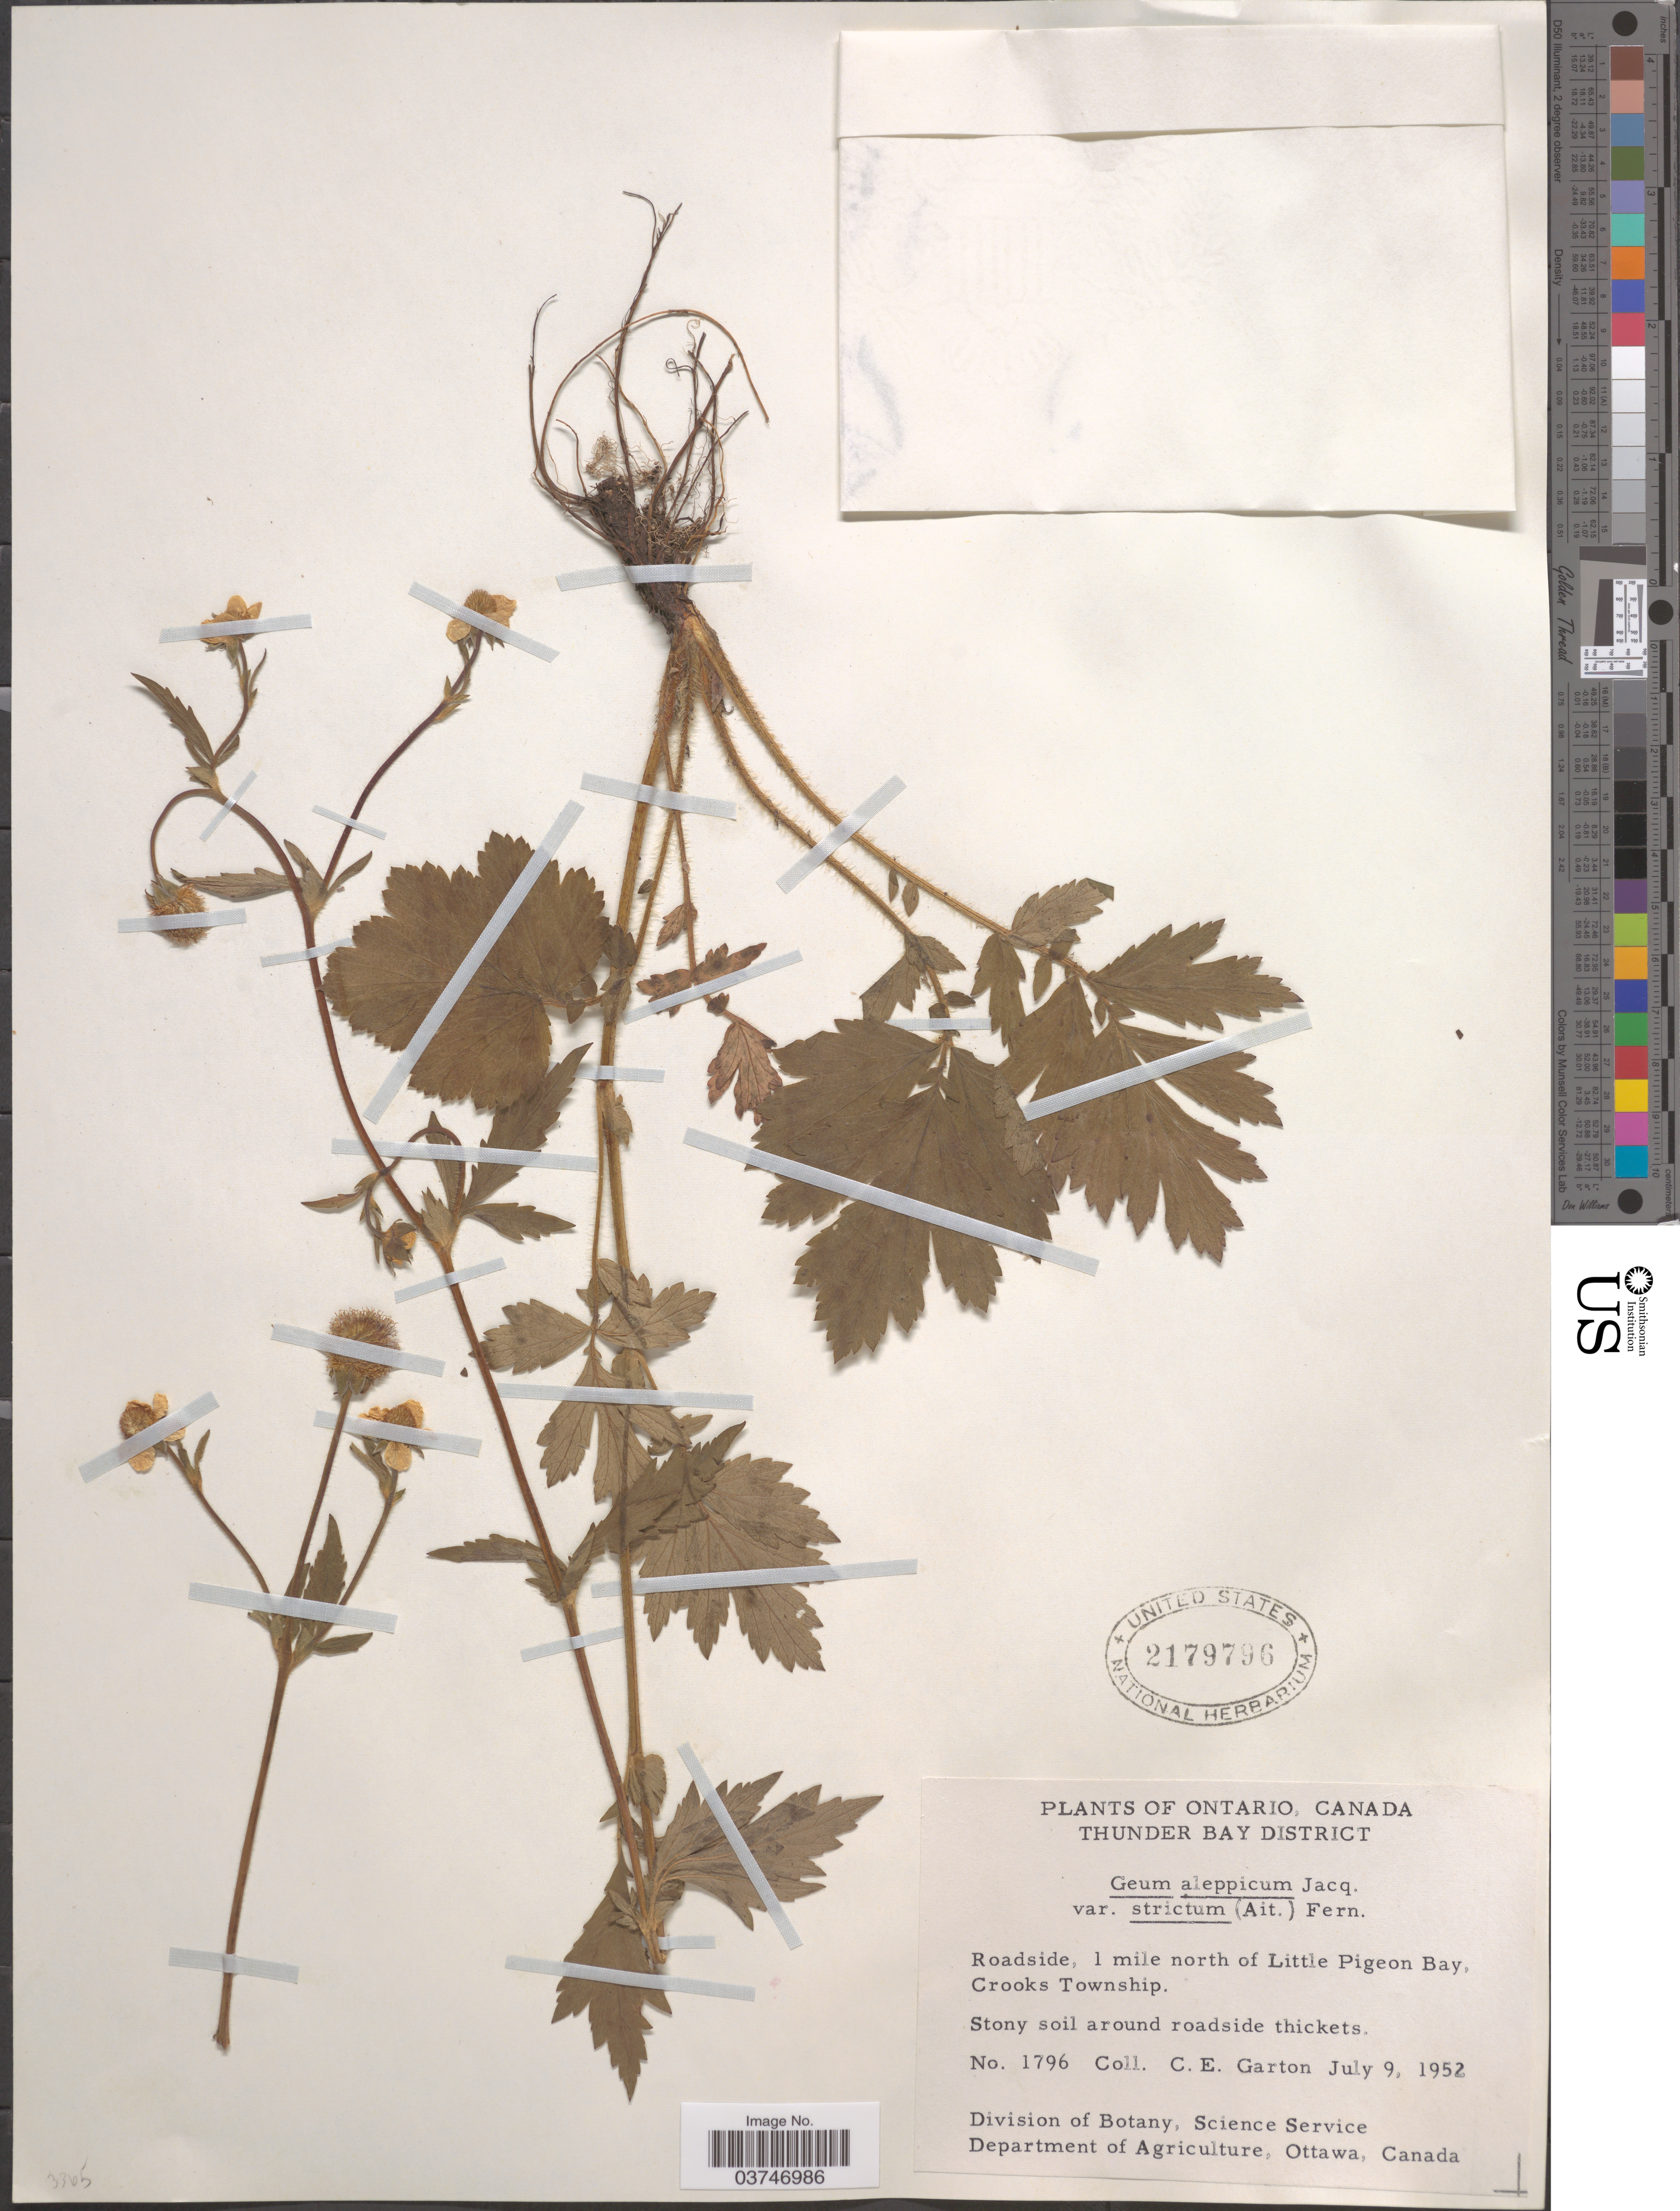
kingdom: Plantae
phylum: Tracheophyta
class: Magnoliopsida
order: Rosales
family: Rosaceae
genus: Geum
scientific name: Geum aleppicum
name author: Jacq.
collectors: C. E. Garton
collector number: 1796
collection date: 1952-07-09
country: Canada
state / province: Ontario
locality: Thunder Bay District. Roadside, 1 mile north of Little Pigeon Bay, Crooks Township.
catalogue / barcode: US 2179796